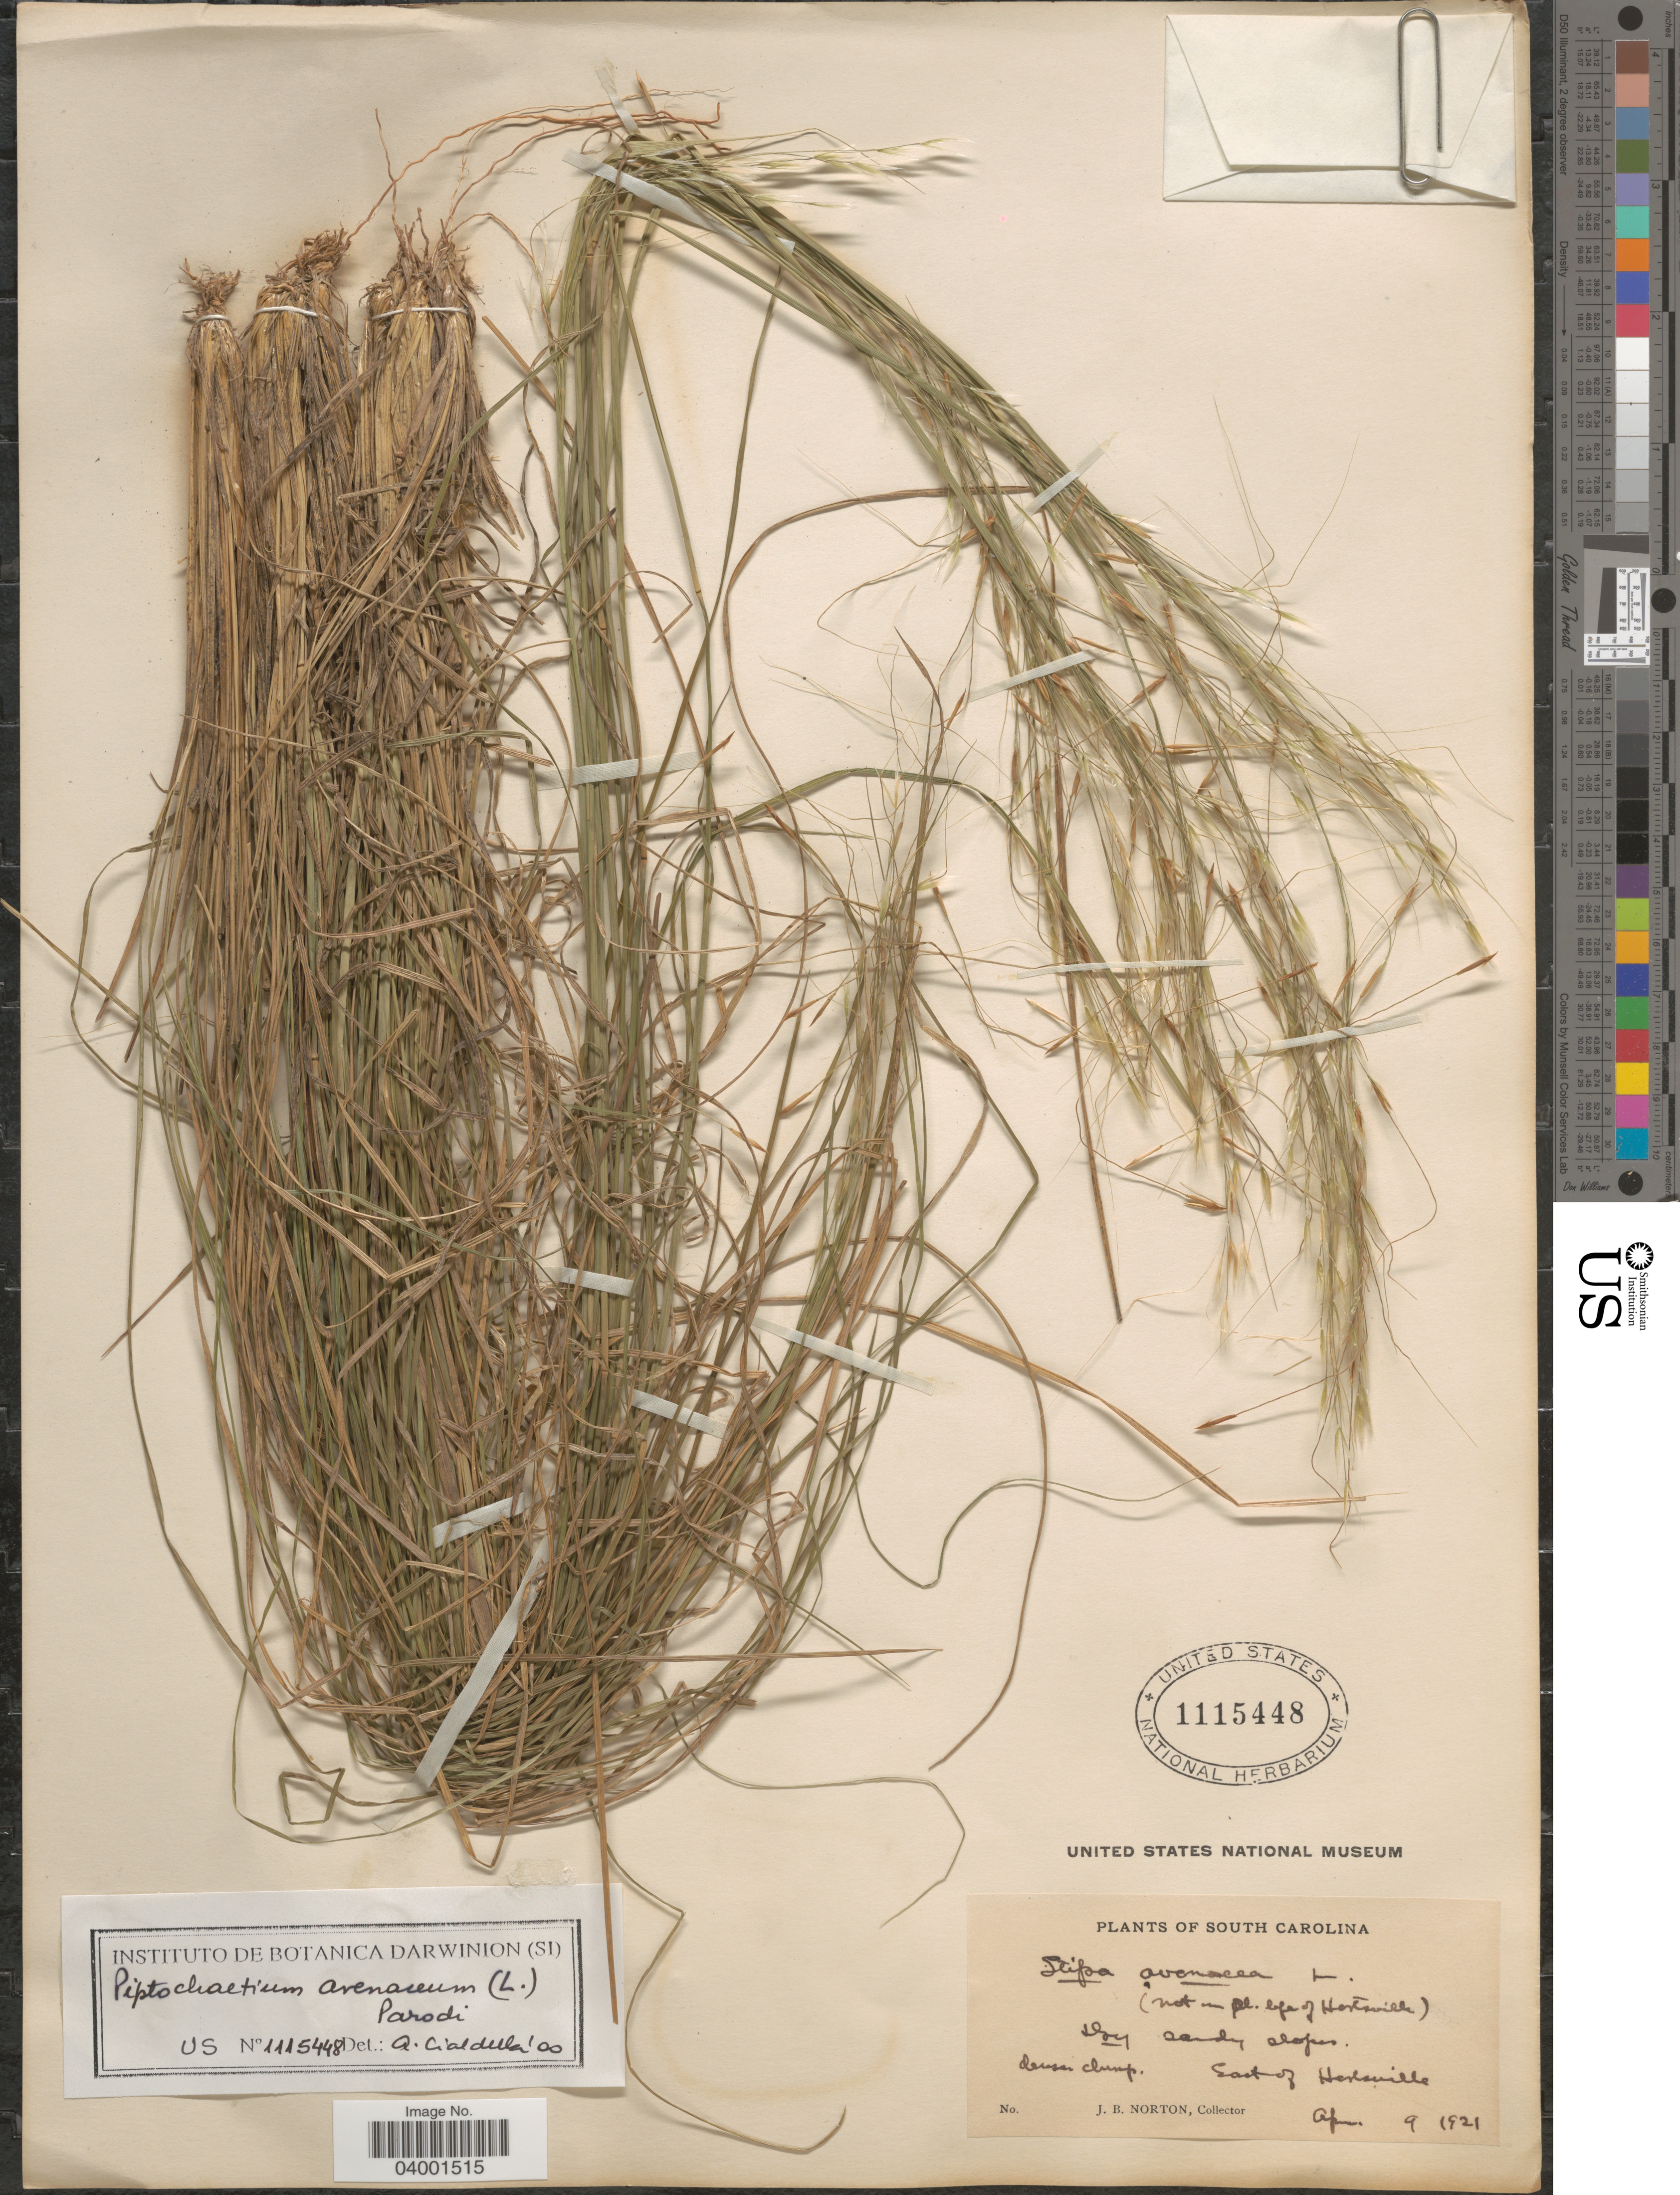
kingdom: Plantae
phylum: Tracheophyta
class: Liliopsida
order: Poales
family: Poaceae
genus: Piptochaetium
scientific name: Piptochaetium avenaceum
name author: (L.) Parodi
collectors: J. B. Norton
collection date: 1921-04-09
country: United States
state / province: South Carolina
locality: Dry sandy slopes. dense clump. East of Hartsville.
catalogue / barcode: US 1115448